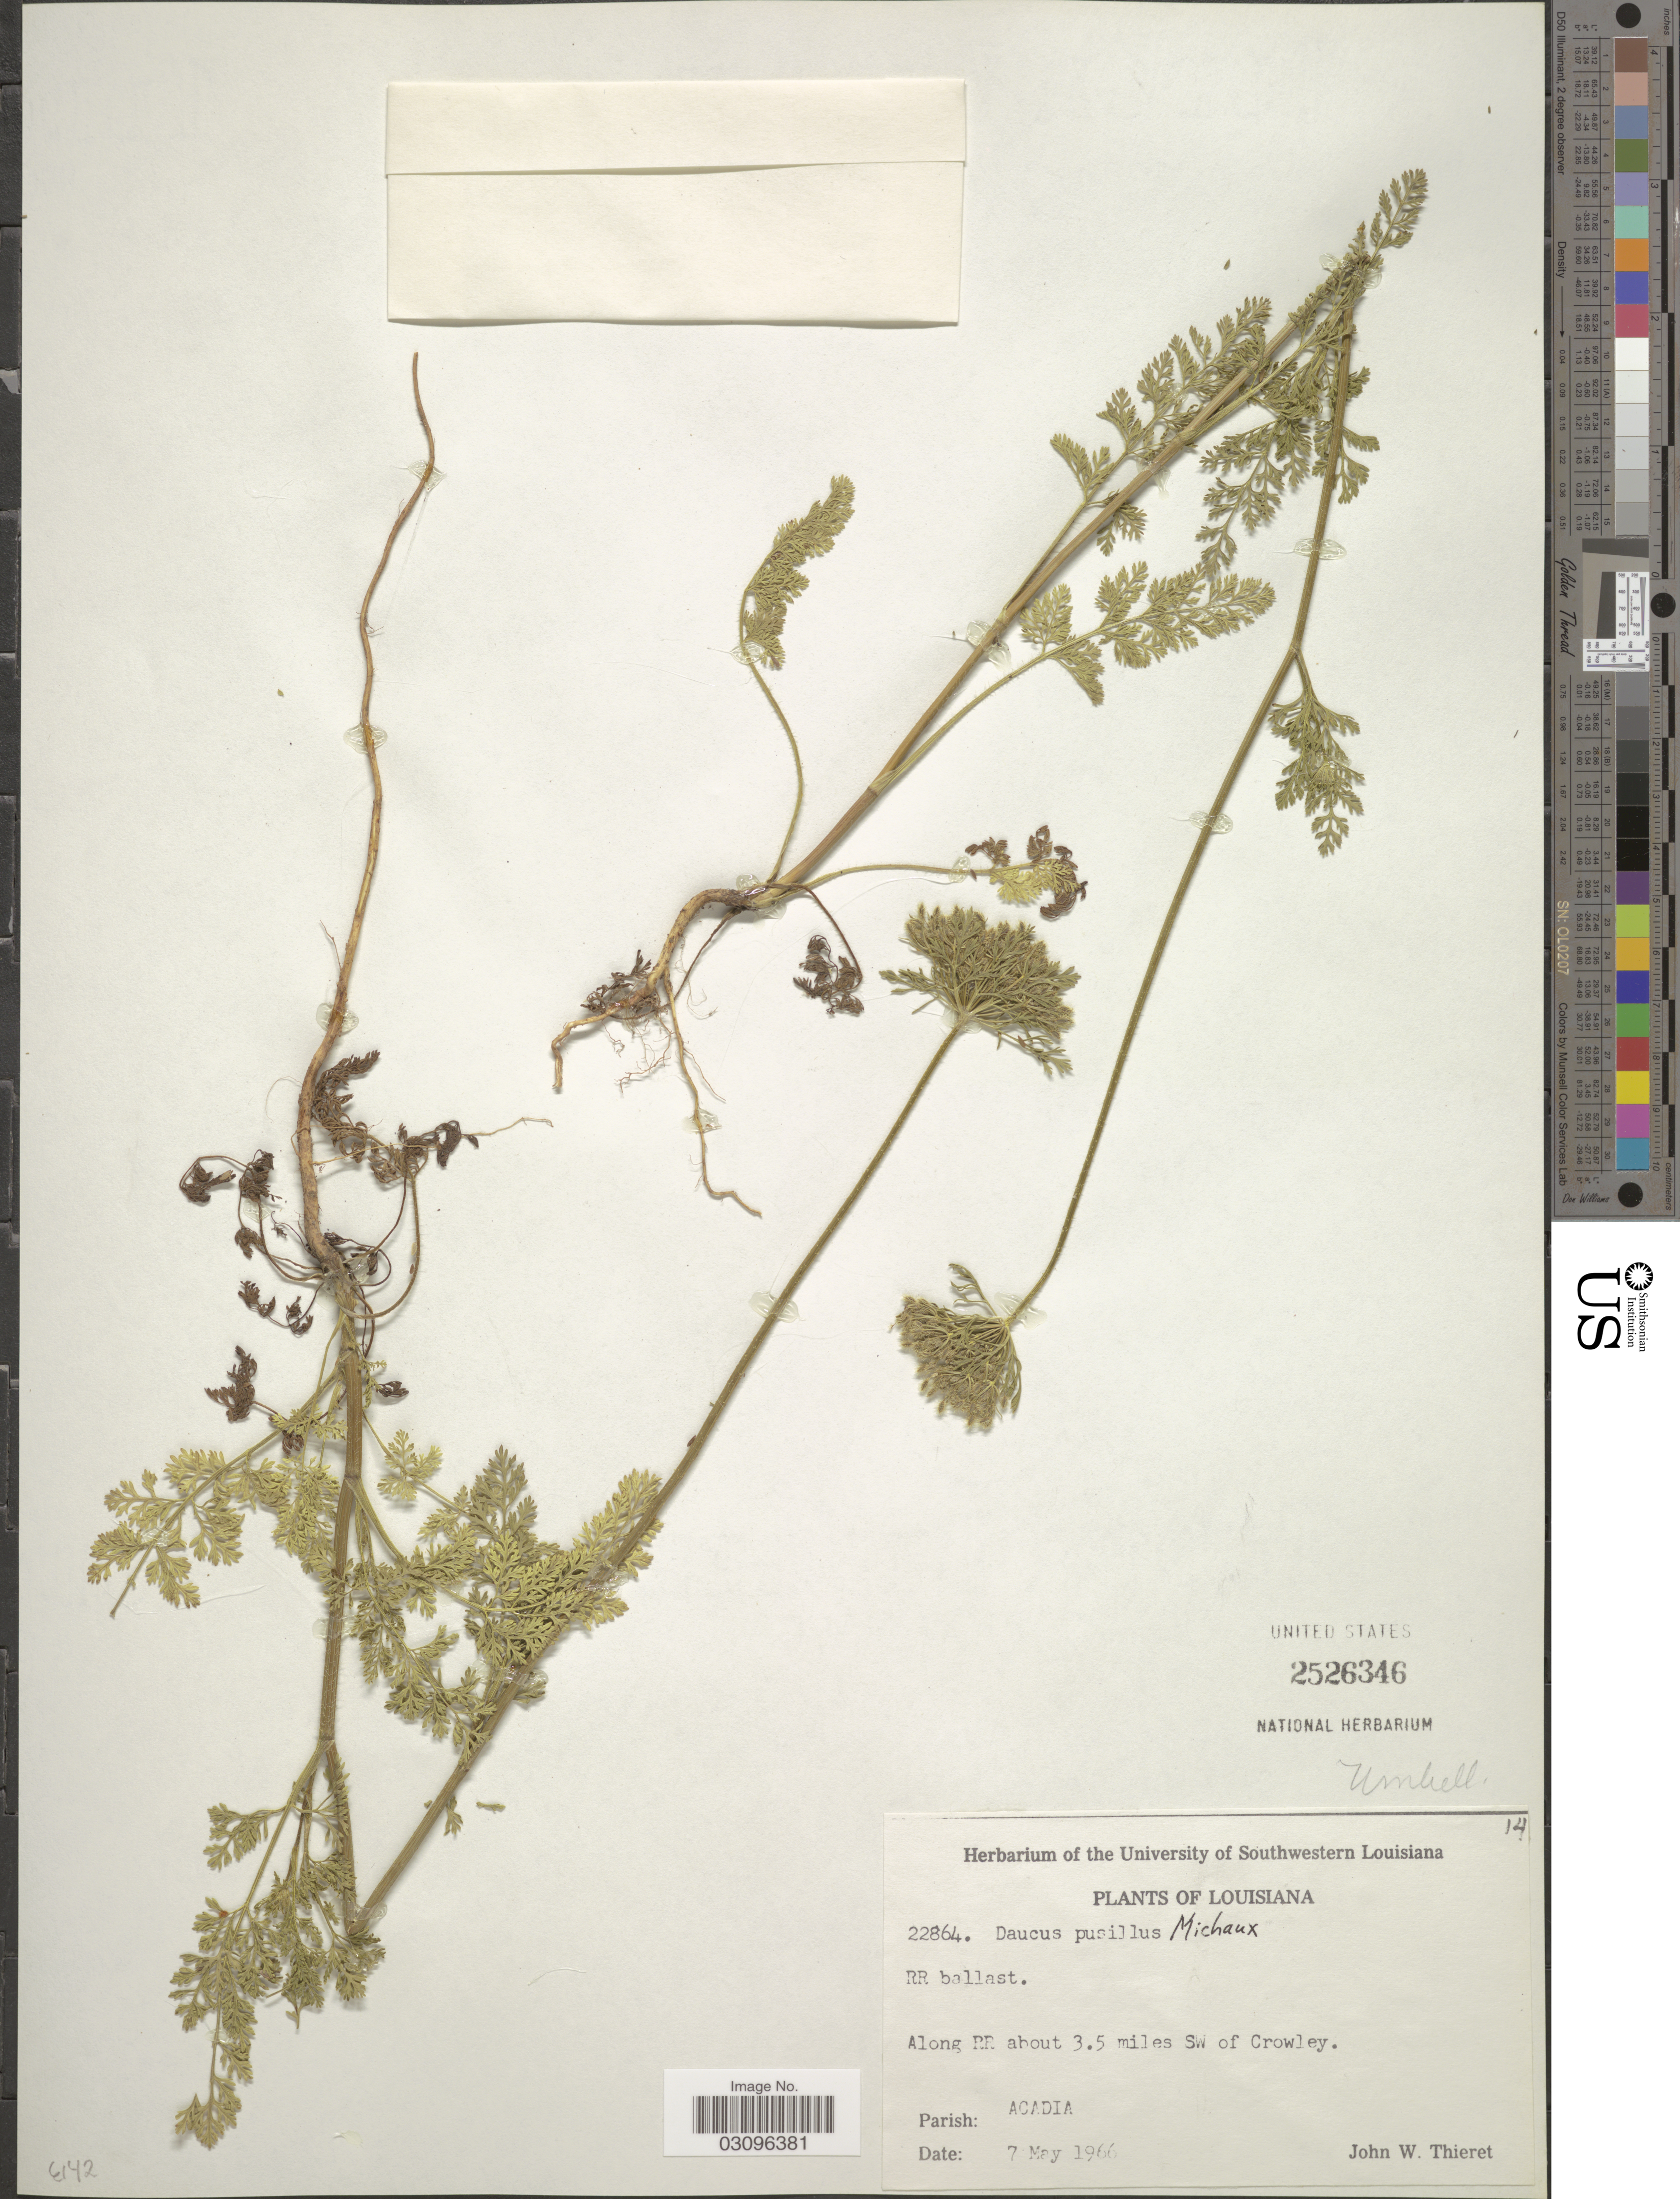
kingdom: Plantae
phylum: Tracheophyta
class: Magnoliopsida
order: Apiales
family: Apiaceae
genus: Daucus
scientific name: Daucus pusillus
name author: Michx.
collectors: J. W. Thieret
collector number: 22864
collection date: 1966-05-07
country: United States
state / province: Louisiana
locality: RR ballast. Along RR about 3.5 miles SW of Crowley. Parish: ACADIA.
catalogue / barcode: US 2526346